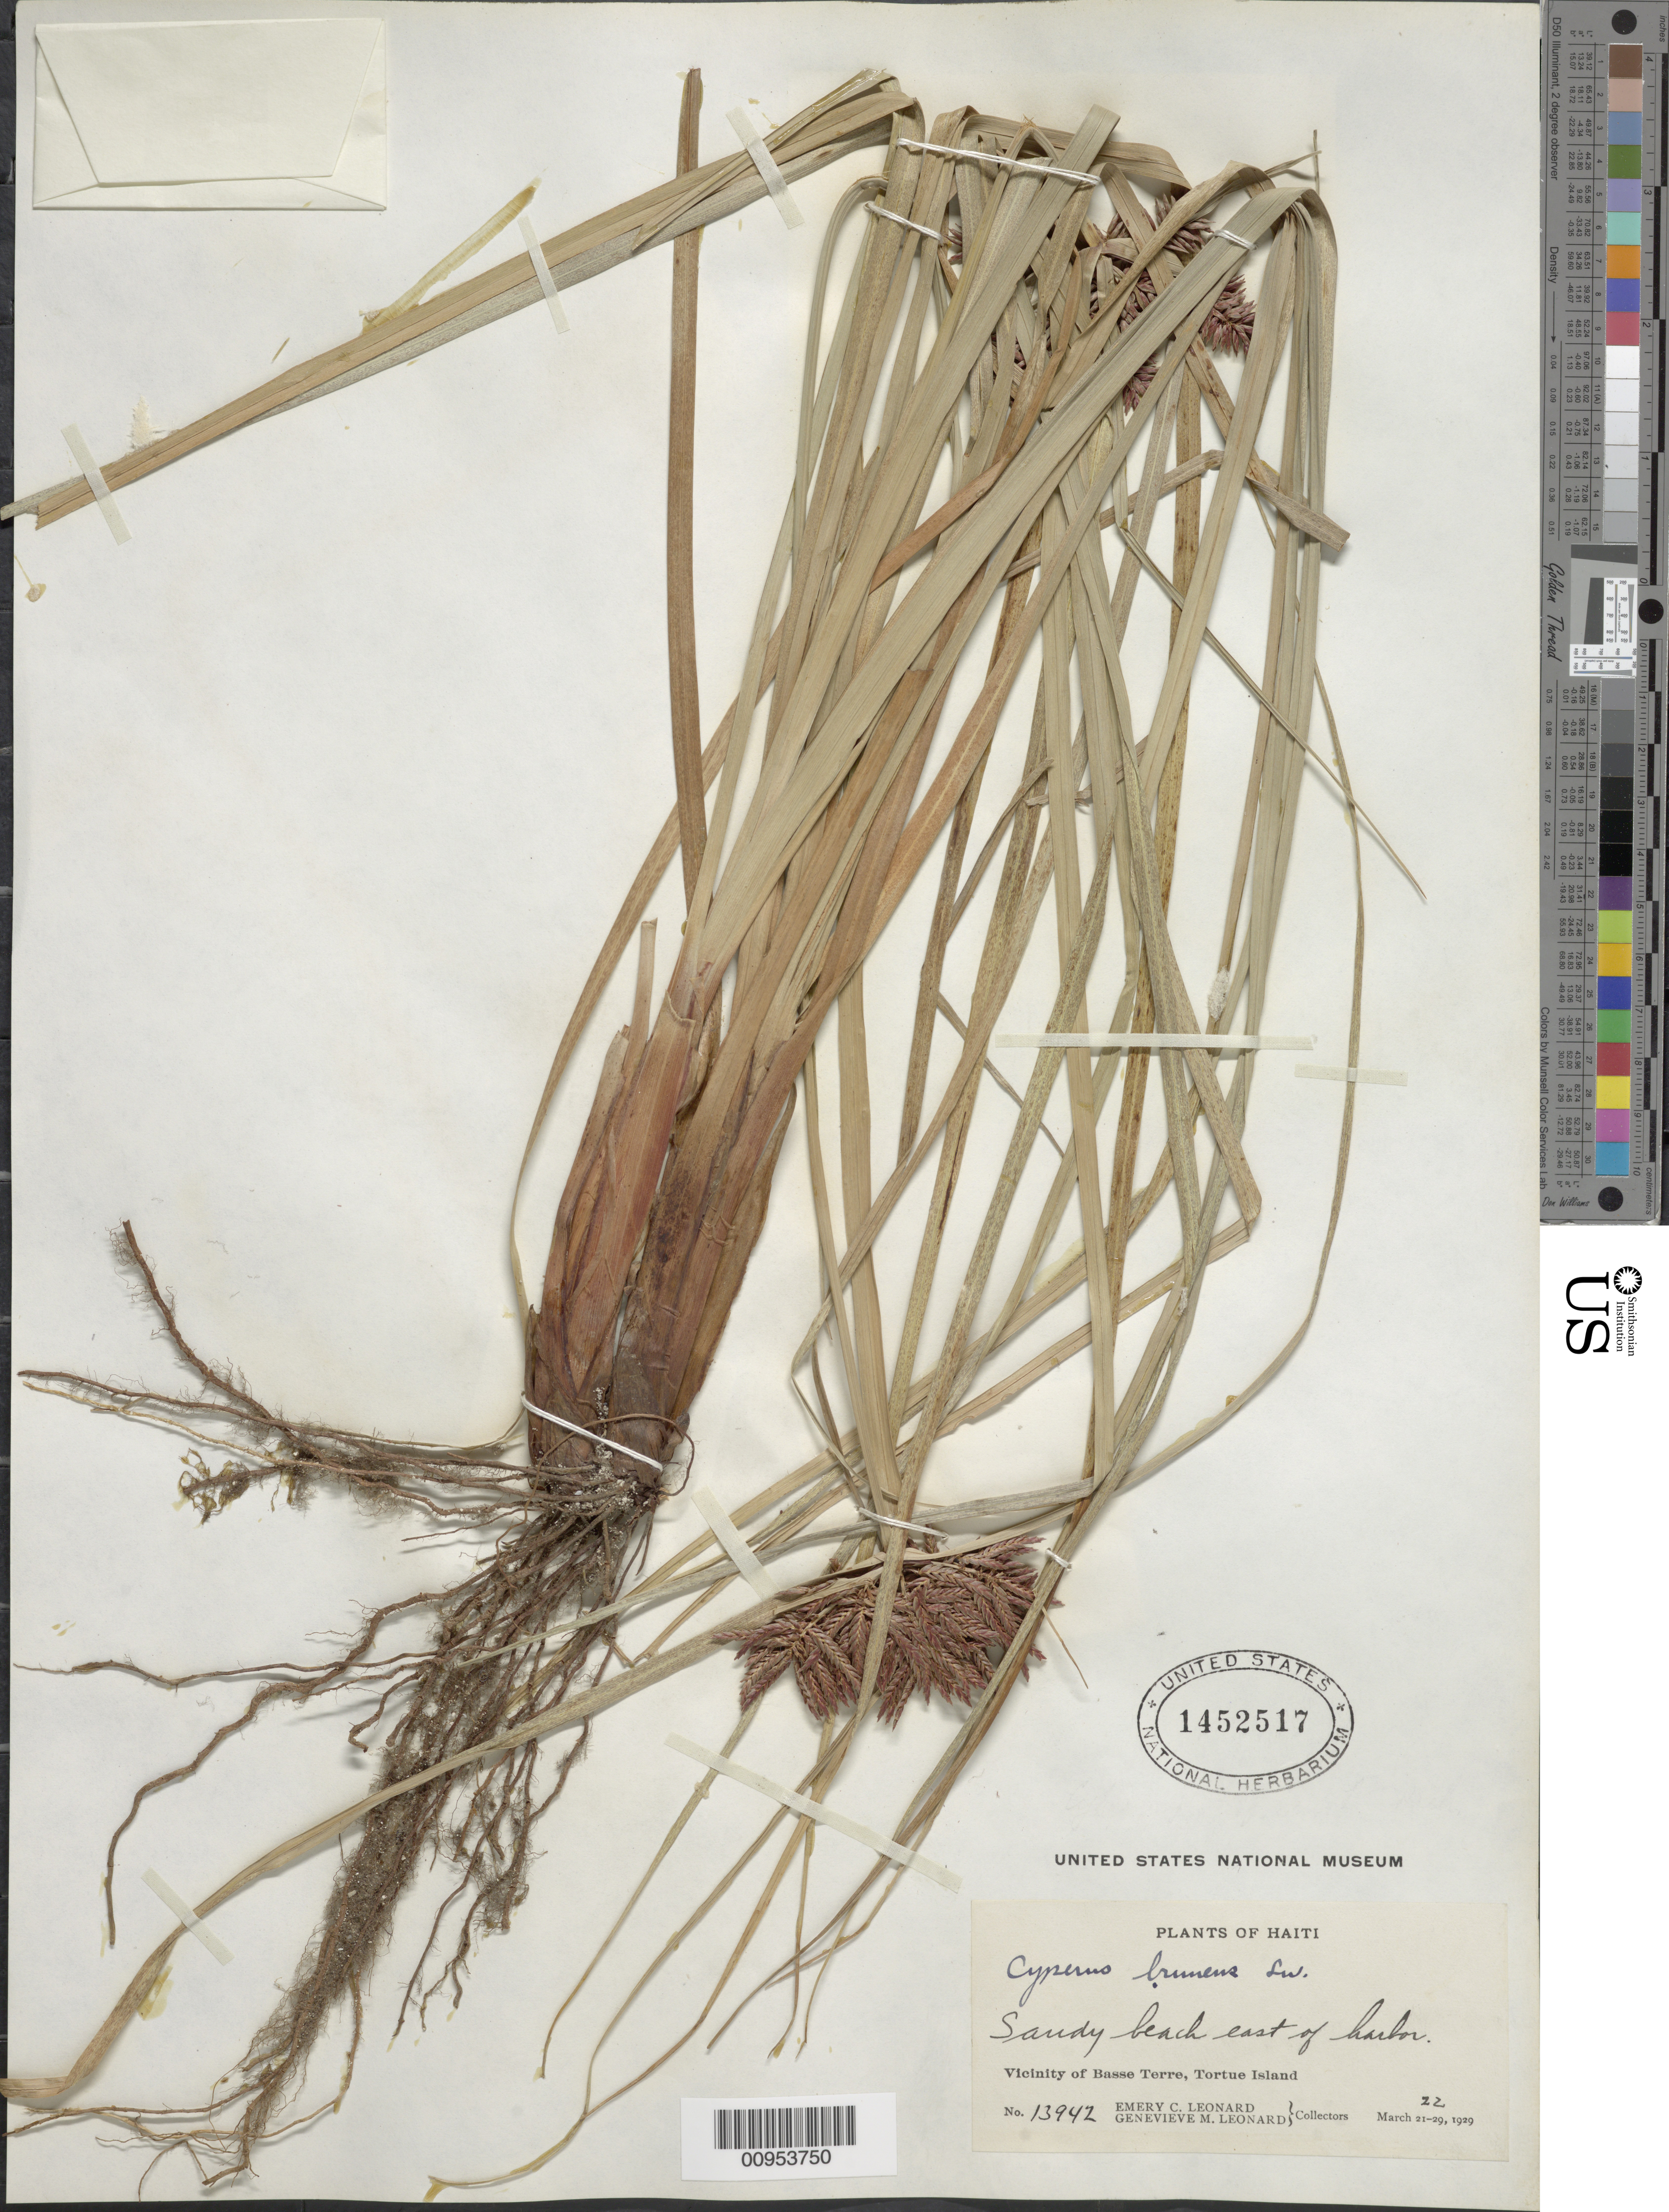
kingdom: Plantae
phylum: Tracheophyta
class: Liliopsida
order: Poales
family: Cyperaceae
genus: Cyperus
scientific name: Cyperus brunneus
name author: Sw.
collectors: E. C. Leonard & G. M. Leonard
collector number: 13942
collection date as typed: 22 Mar 1929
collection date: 1929-03-22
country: Haiti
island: Tortue Island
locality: Vicinity of Basse Terre, beach E of harbor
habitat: Sandy beach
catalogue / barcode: US 1452517